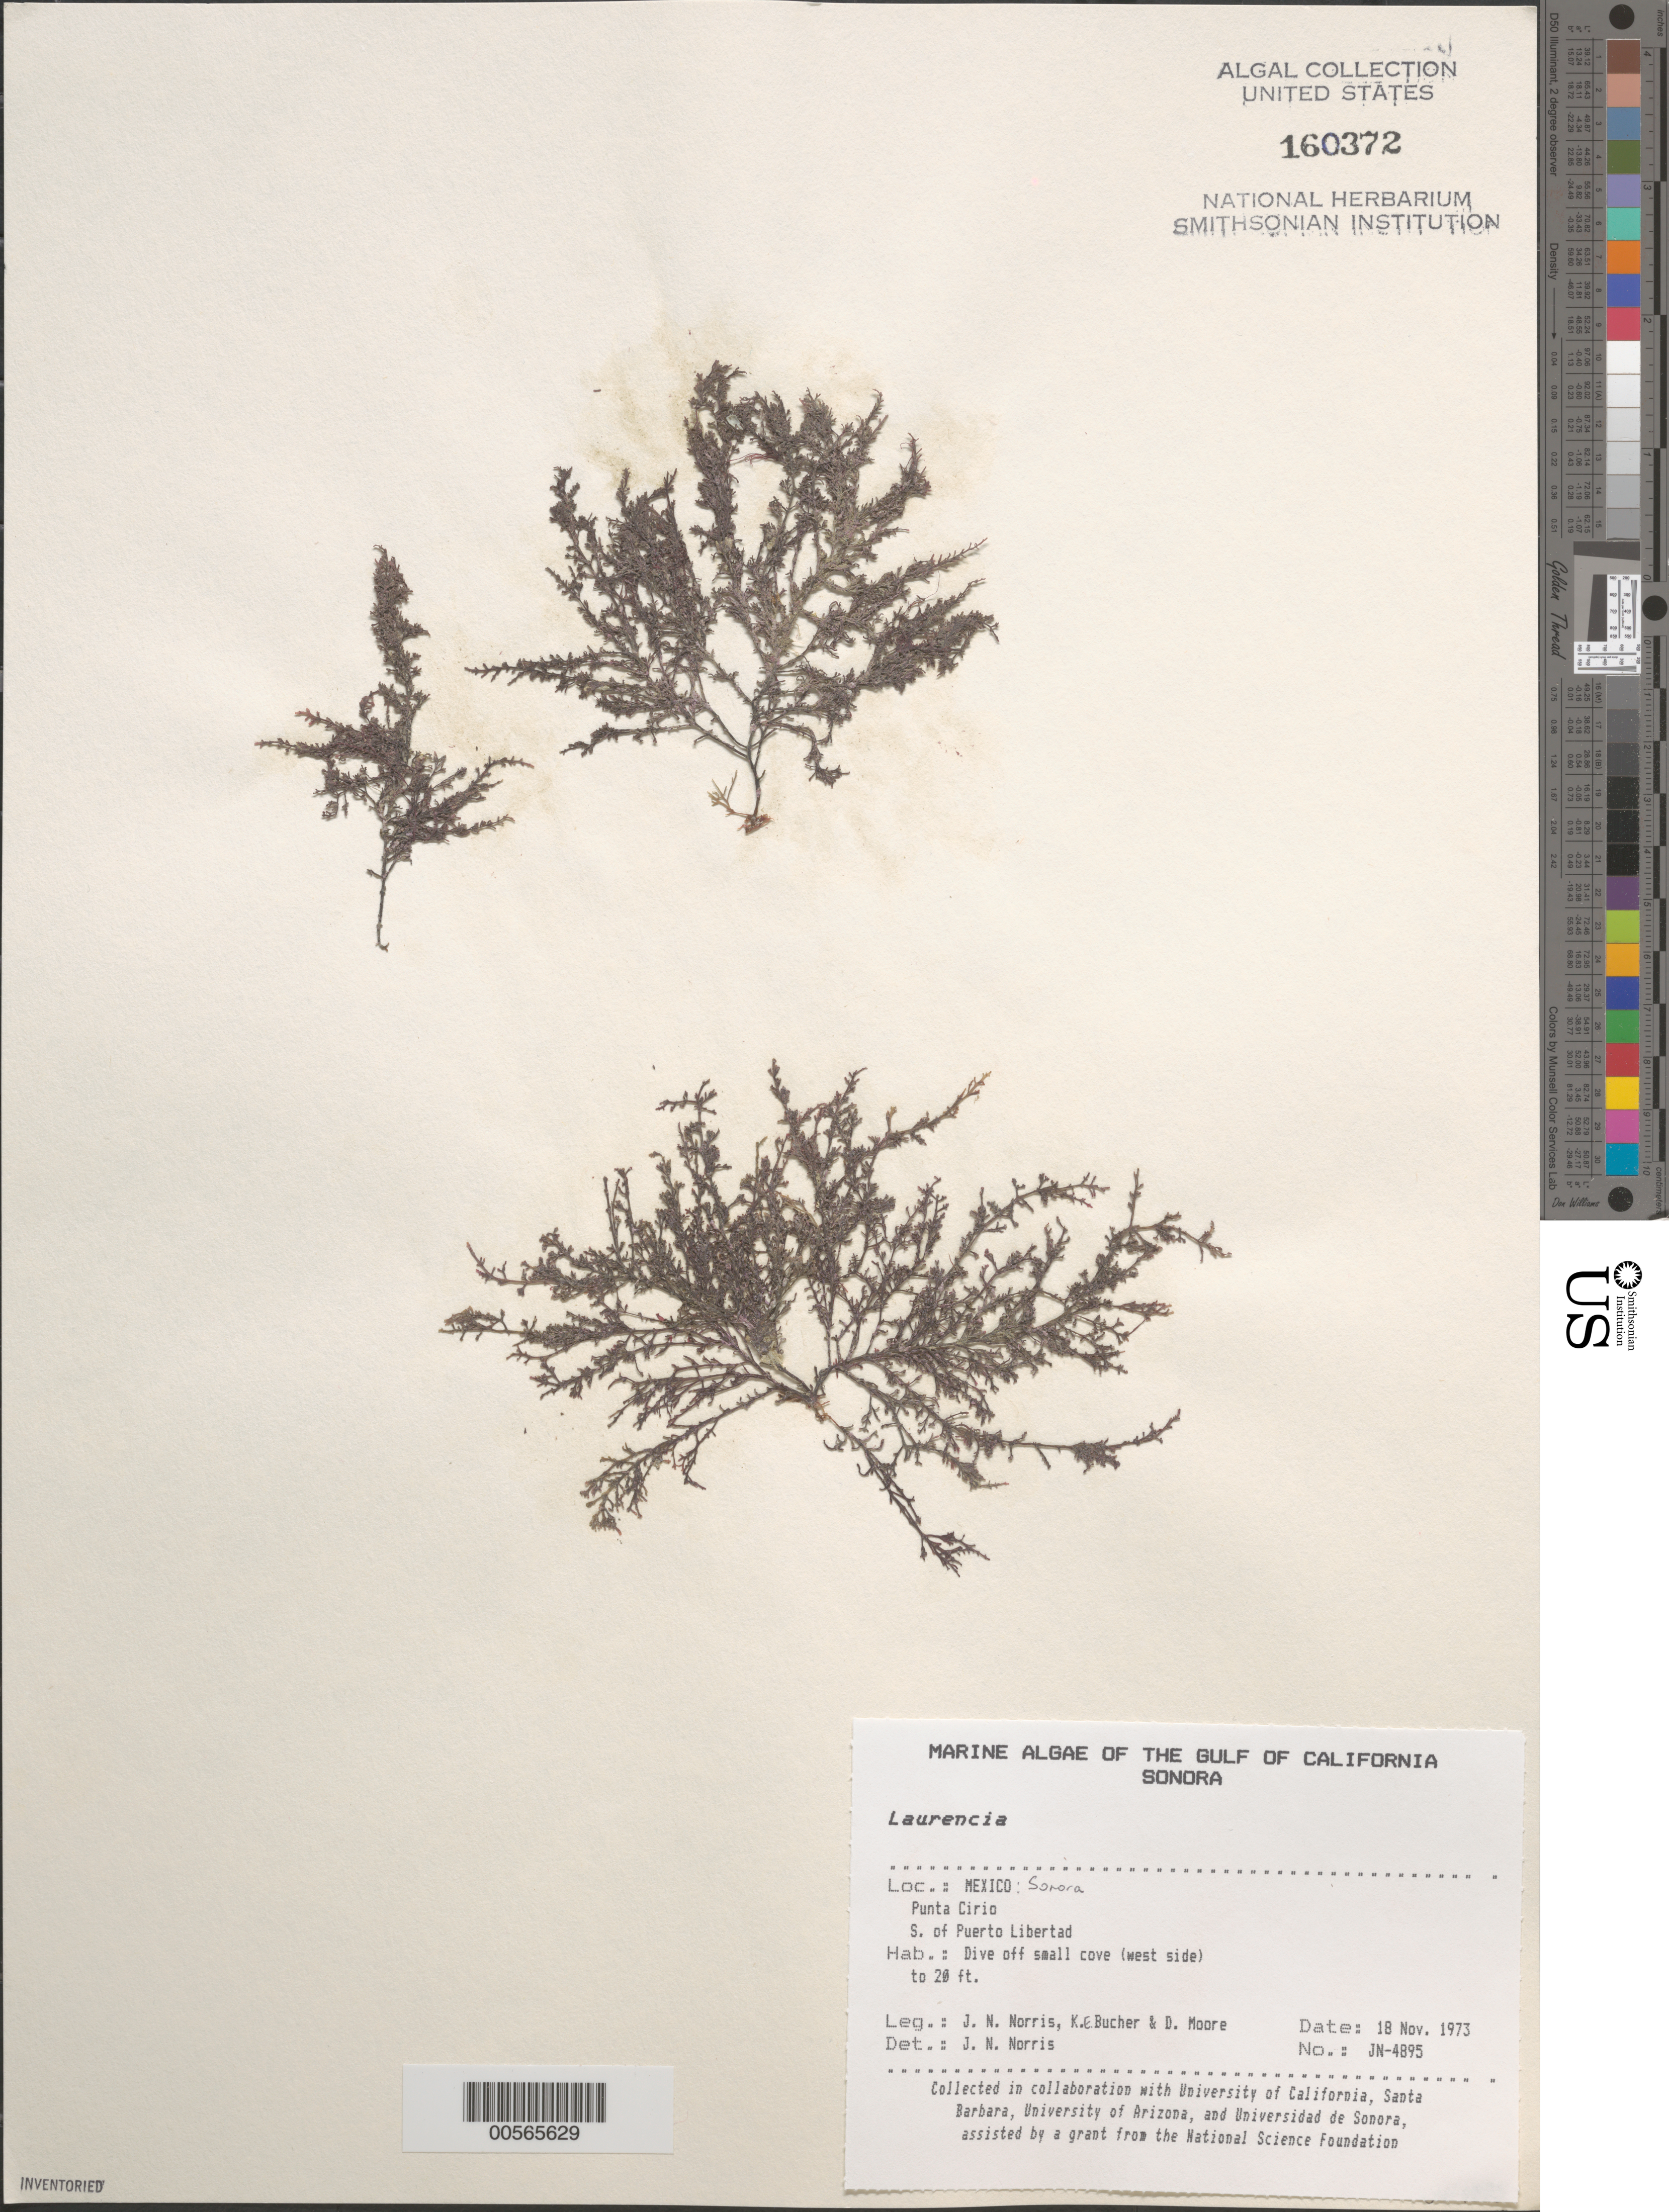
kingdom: Plantae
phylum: Rhodophyta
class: Florideophyceae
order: Ceramiales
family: Rhodomelaceae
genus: Laurencia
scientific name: Laurencia sp.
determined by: Norris, James N.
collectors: J. N. Norris, K. E. Bucher & D. Moore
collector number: JN-4895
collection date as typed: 18 Nov 1973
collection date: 1973-11-18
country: Mexico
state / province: Sonora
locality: Punta Cirio south of Puerto Libertad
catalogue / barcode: US 160372